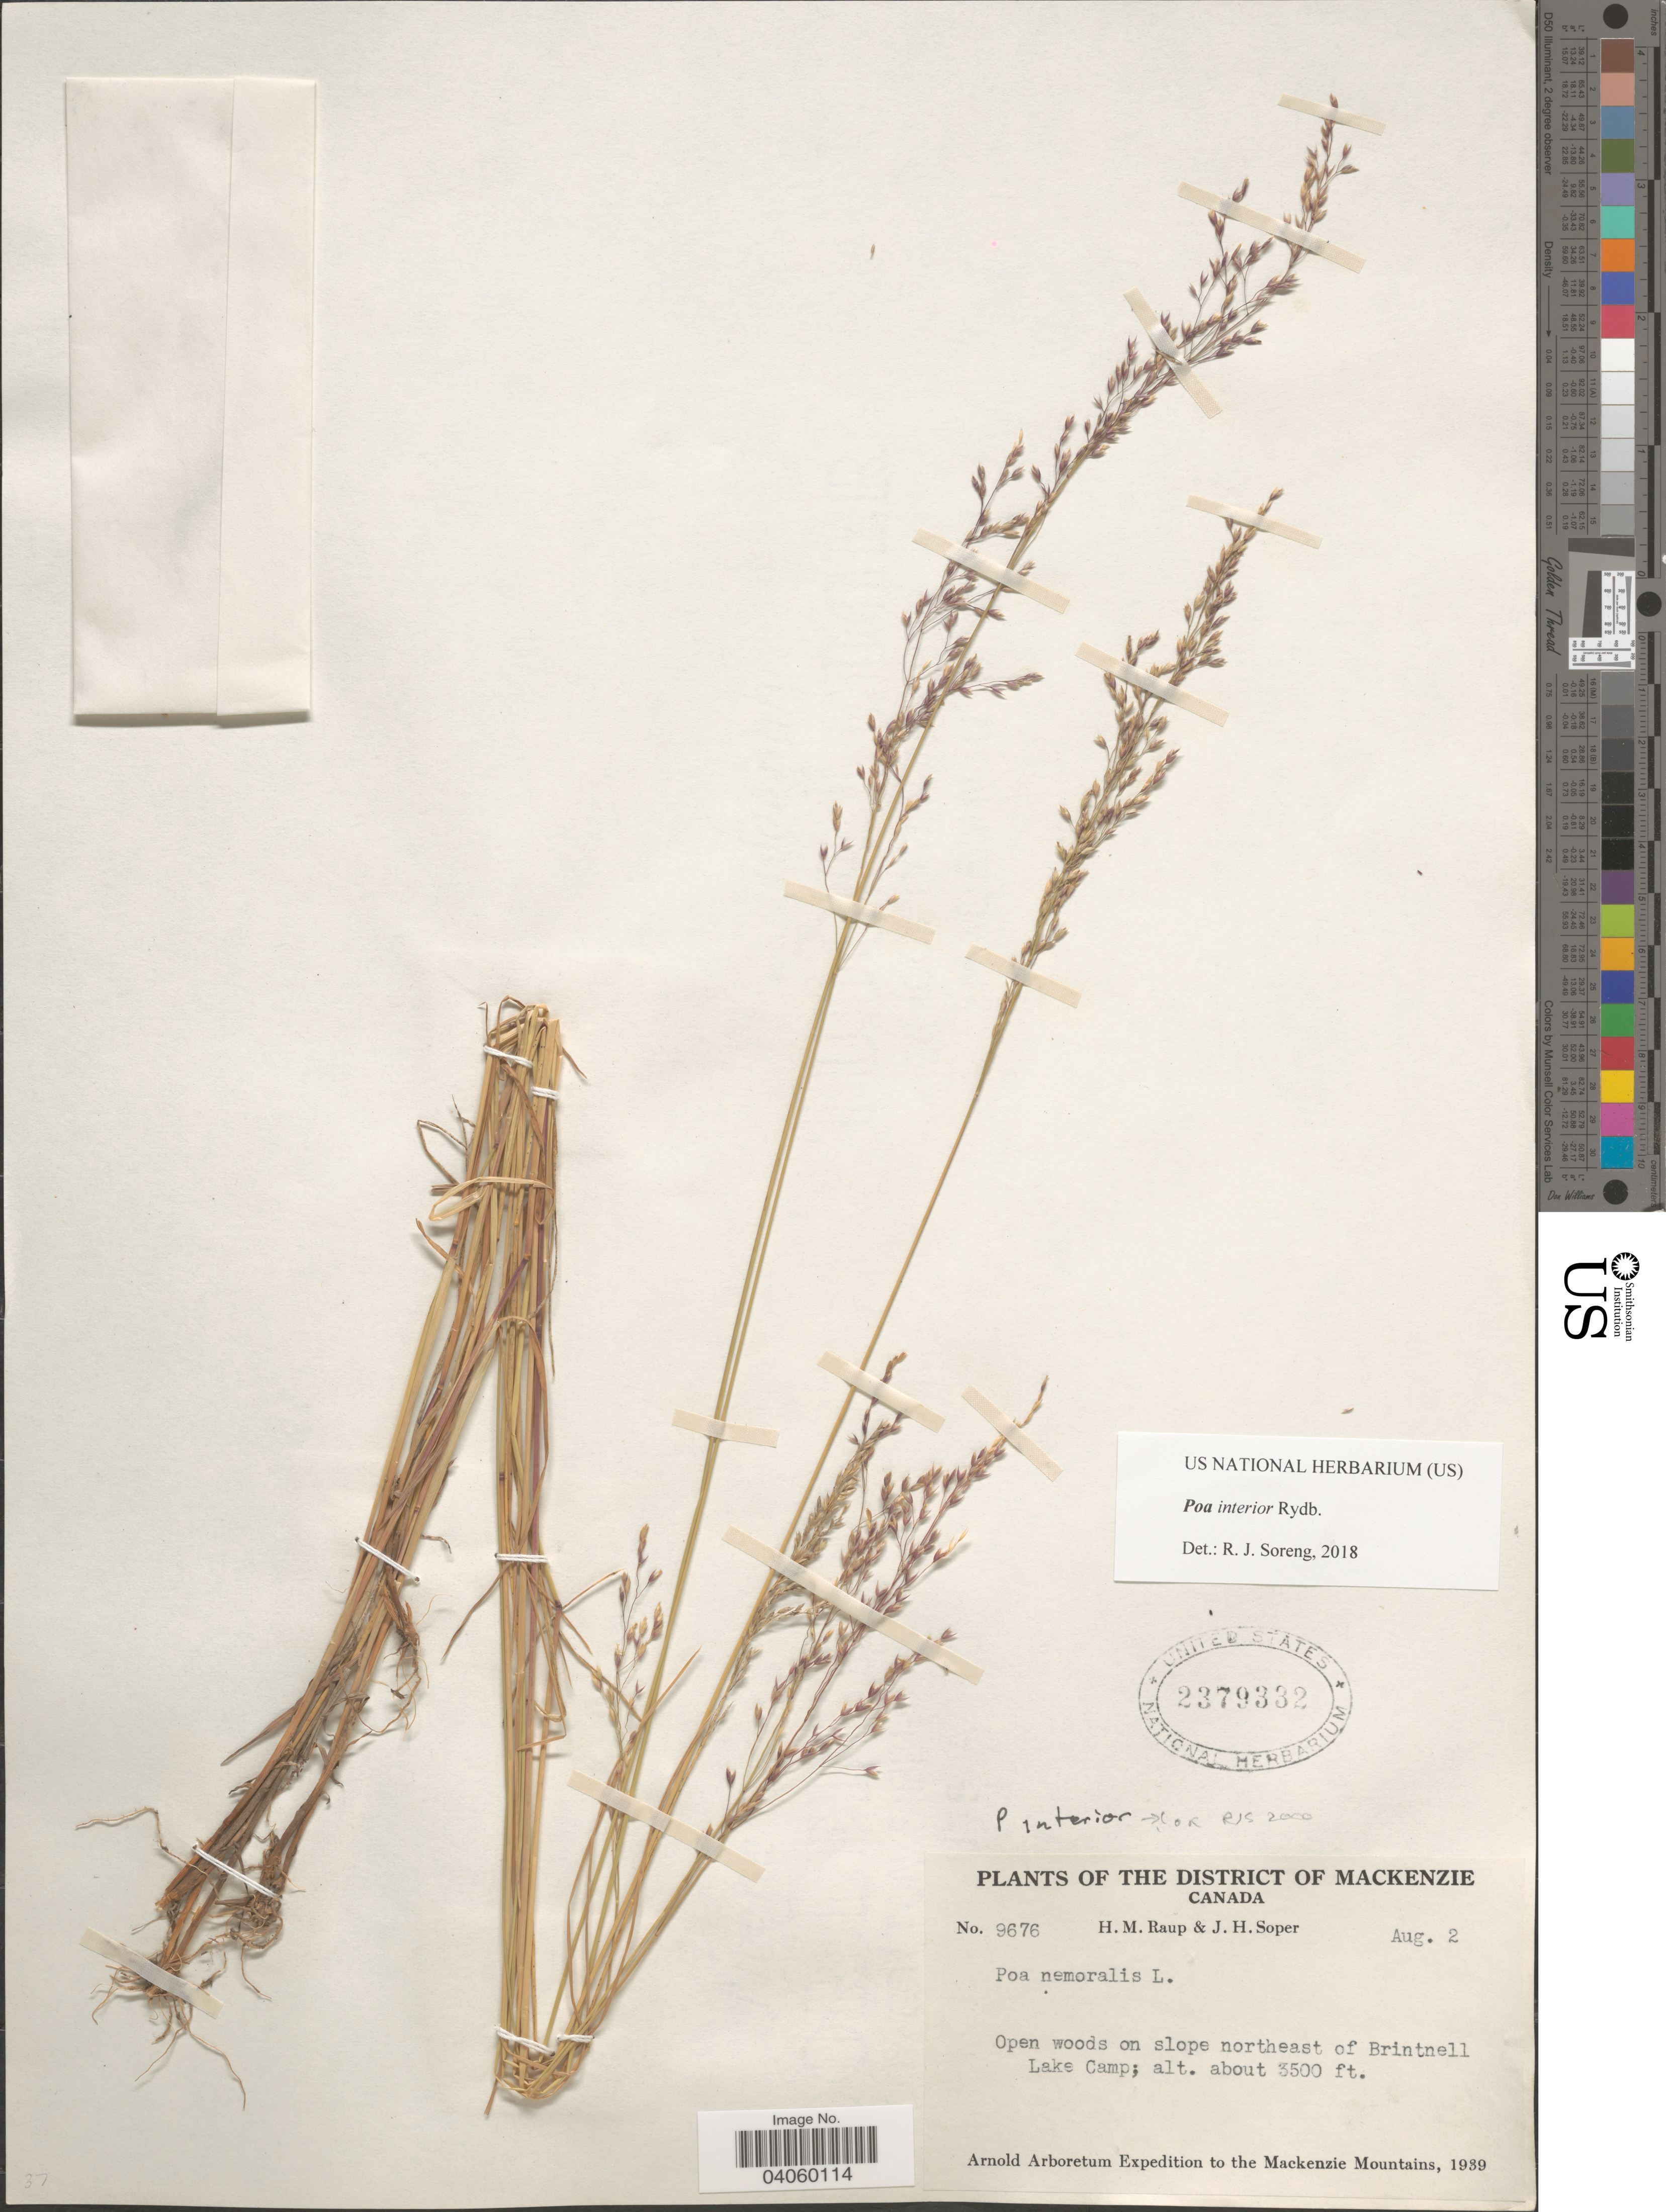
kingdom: Plantae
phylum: Tracheophyta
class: Liliopsida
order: Poales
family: Poaceae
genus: Poa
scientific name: Poa interior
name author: Rydb.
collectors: H. Raup & J. H. Soper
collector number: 9676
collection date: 1939-08-02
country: Canada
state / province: Alberta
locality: The District of Mackenzie. On slope northeast of Brintnell Lake Camp. The Mackenzie Mountains.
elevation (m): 1067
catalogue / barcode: US 2379332